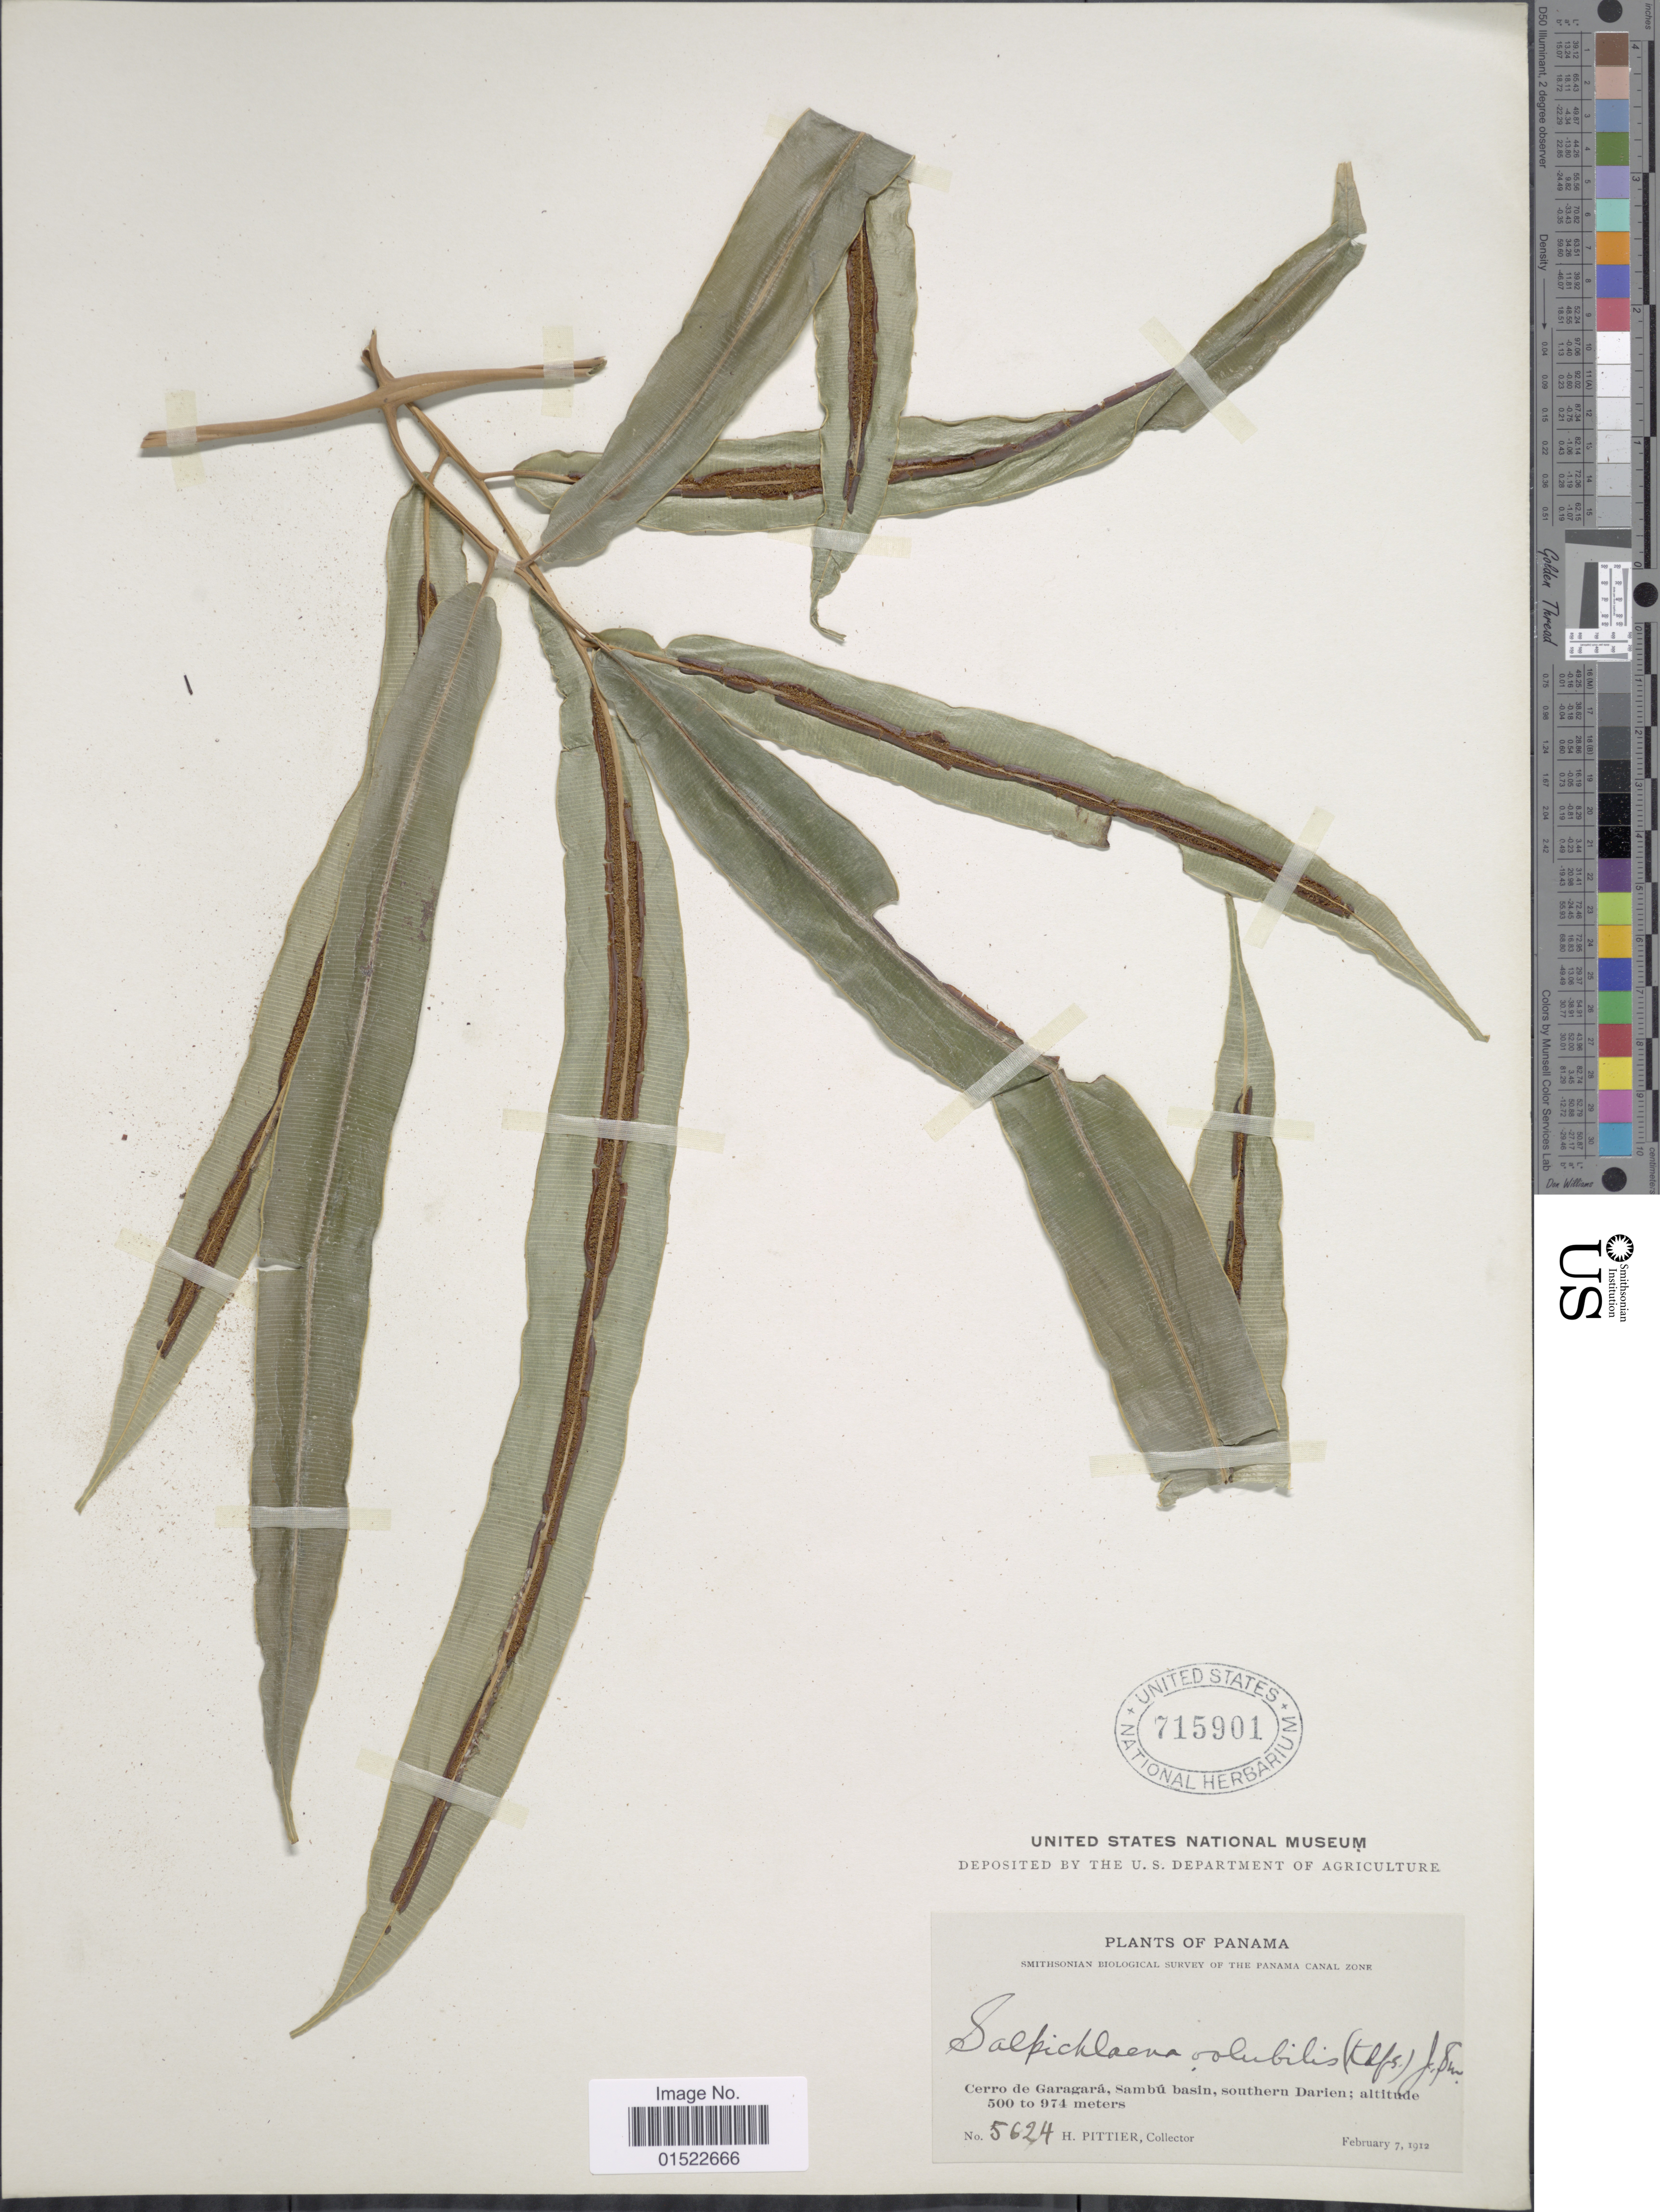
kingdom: Plantae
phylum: Tracheophyta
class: Polypodiopsida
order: Polypodiales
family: Blechnaceae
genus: Salpichlaena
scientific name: Salpichlaena volubilis subsp. volubilis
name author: (Kaulf.) J. Sm.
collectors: H. F. Pittier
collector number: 5624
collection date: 1912-02-07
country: Panama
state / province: Darién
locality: Cerro de Garagara, Sambu basin, southern Darien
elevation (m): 500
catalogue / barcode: US 715901